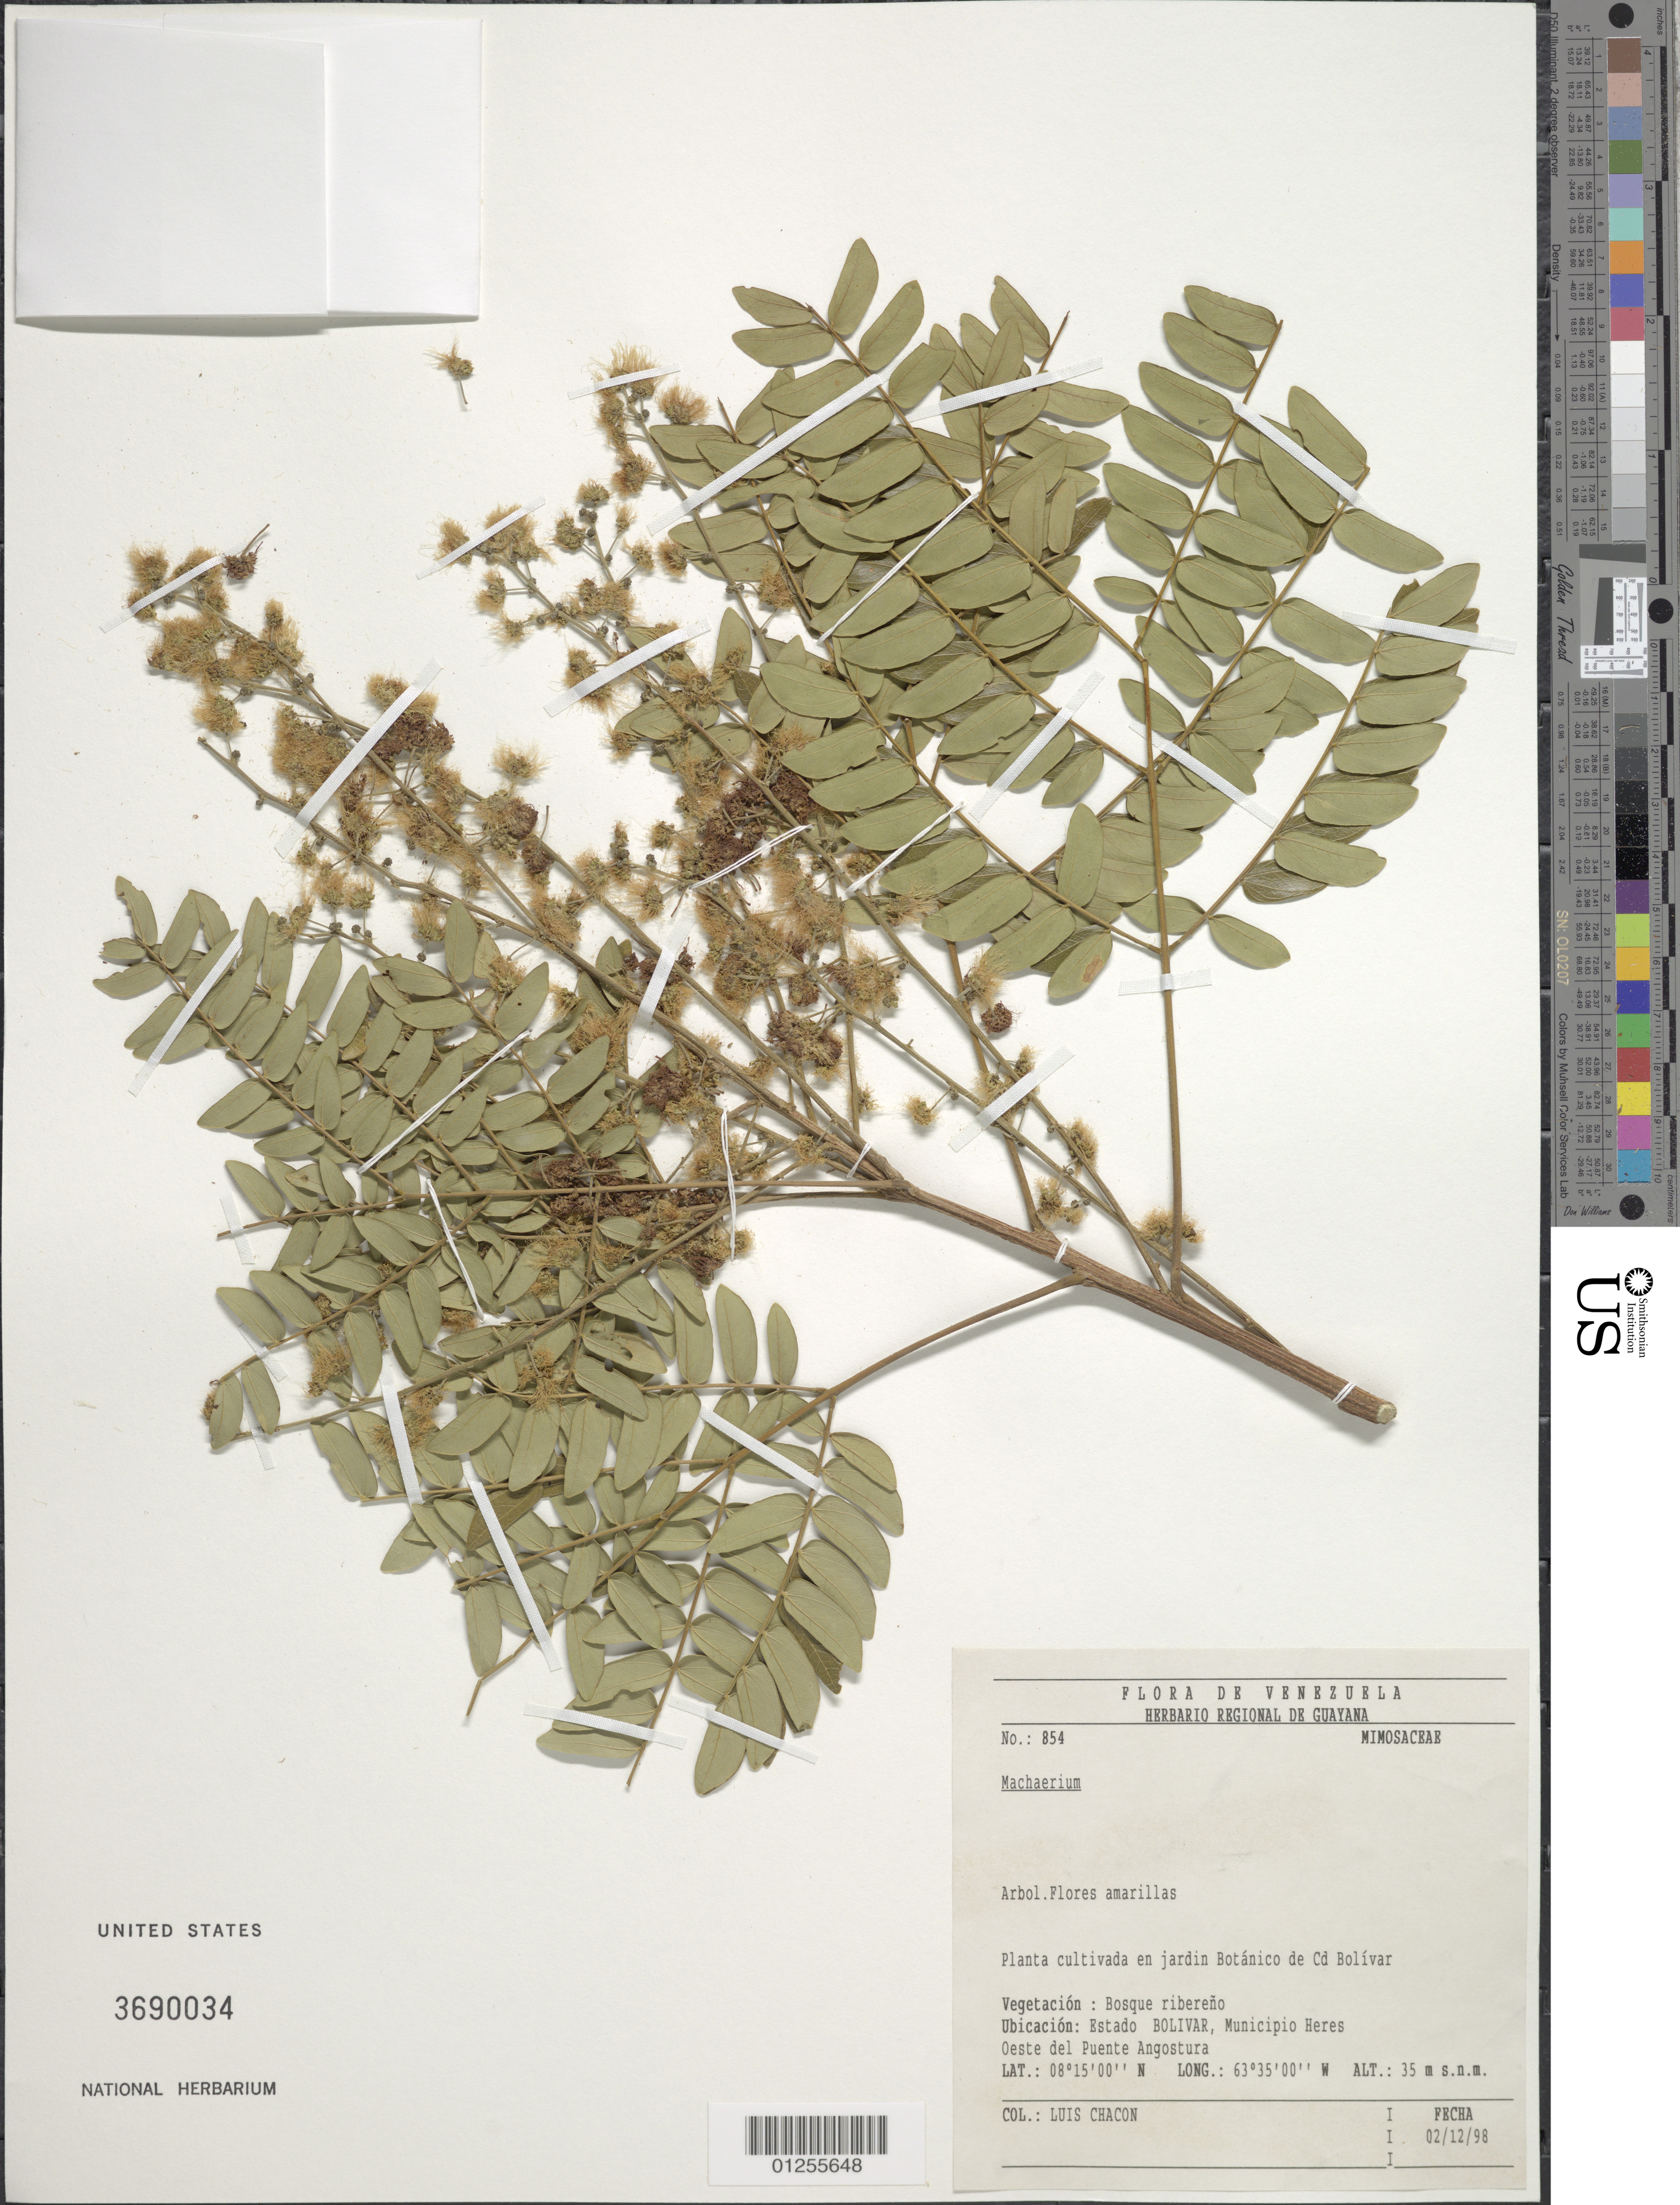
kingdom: Plantae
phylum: Tracheophyta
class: Magnoliopsida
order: Fabales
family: Fabaceae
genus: Machaerium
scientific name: Machaerium sp.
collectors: L. Chacon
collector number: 854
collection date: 1998-12-02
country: Venezuela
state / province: Bolívar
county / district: Heres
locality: Oeste del Puente Angostura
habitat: Bosque ribereno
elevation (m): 35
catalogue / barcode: US 3690034